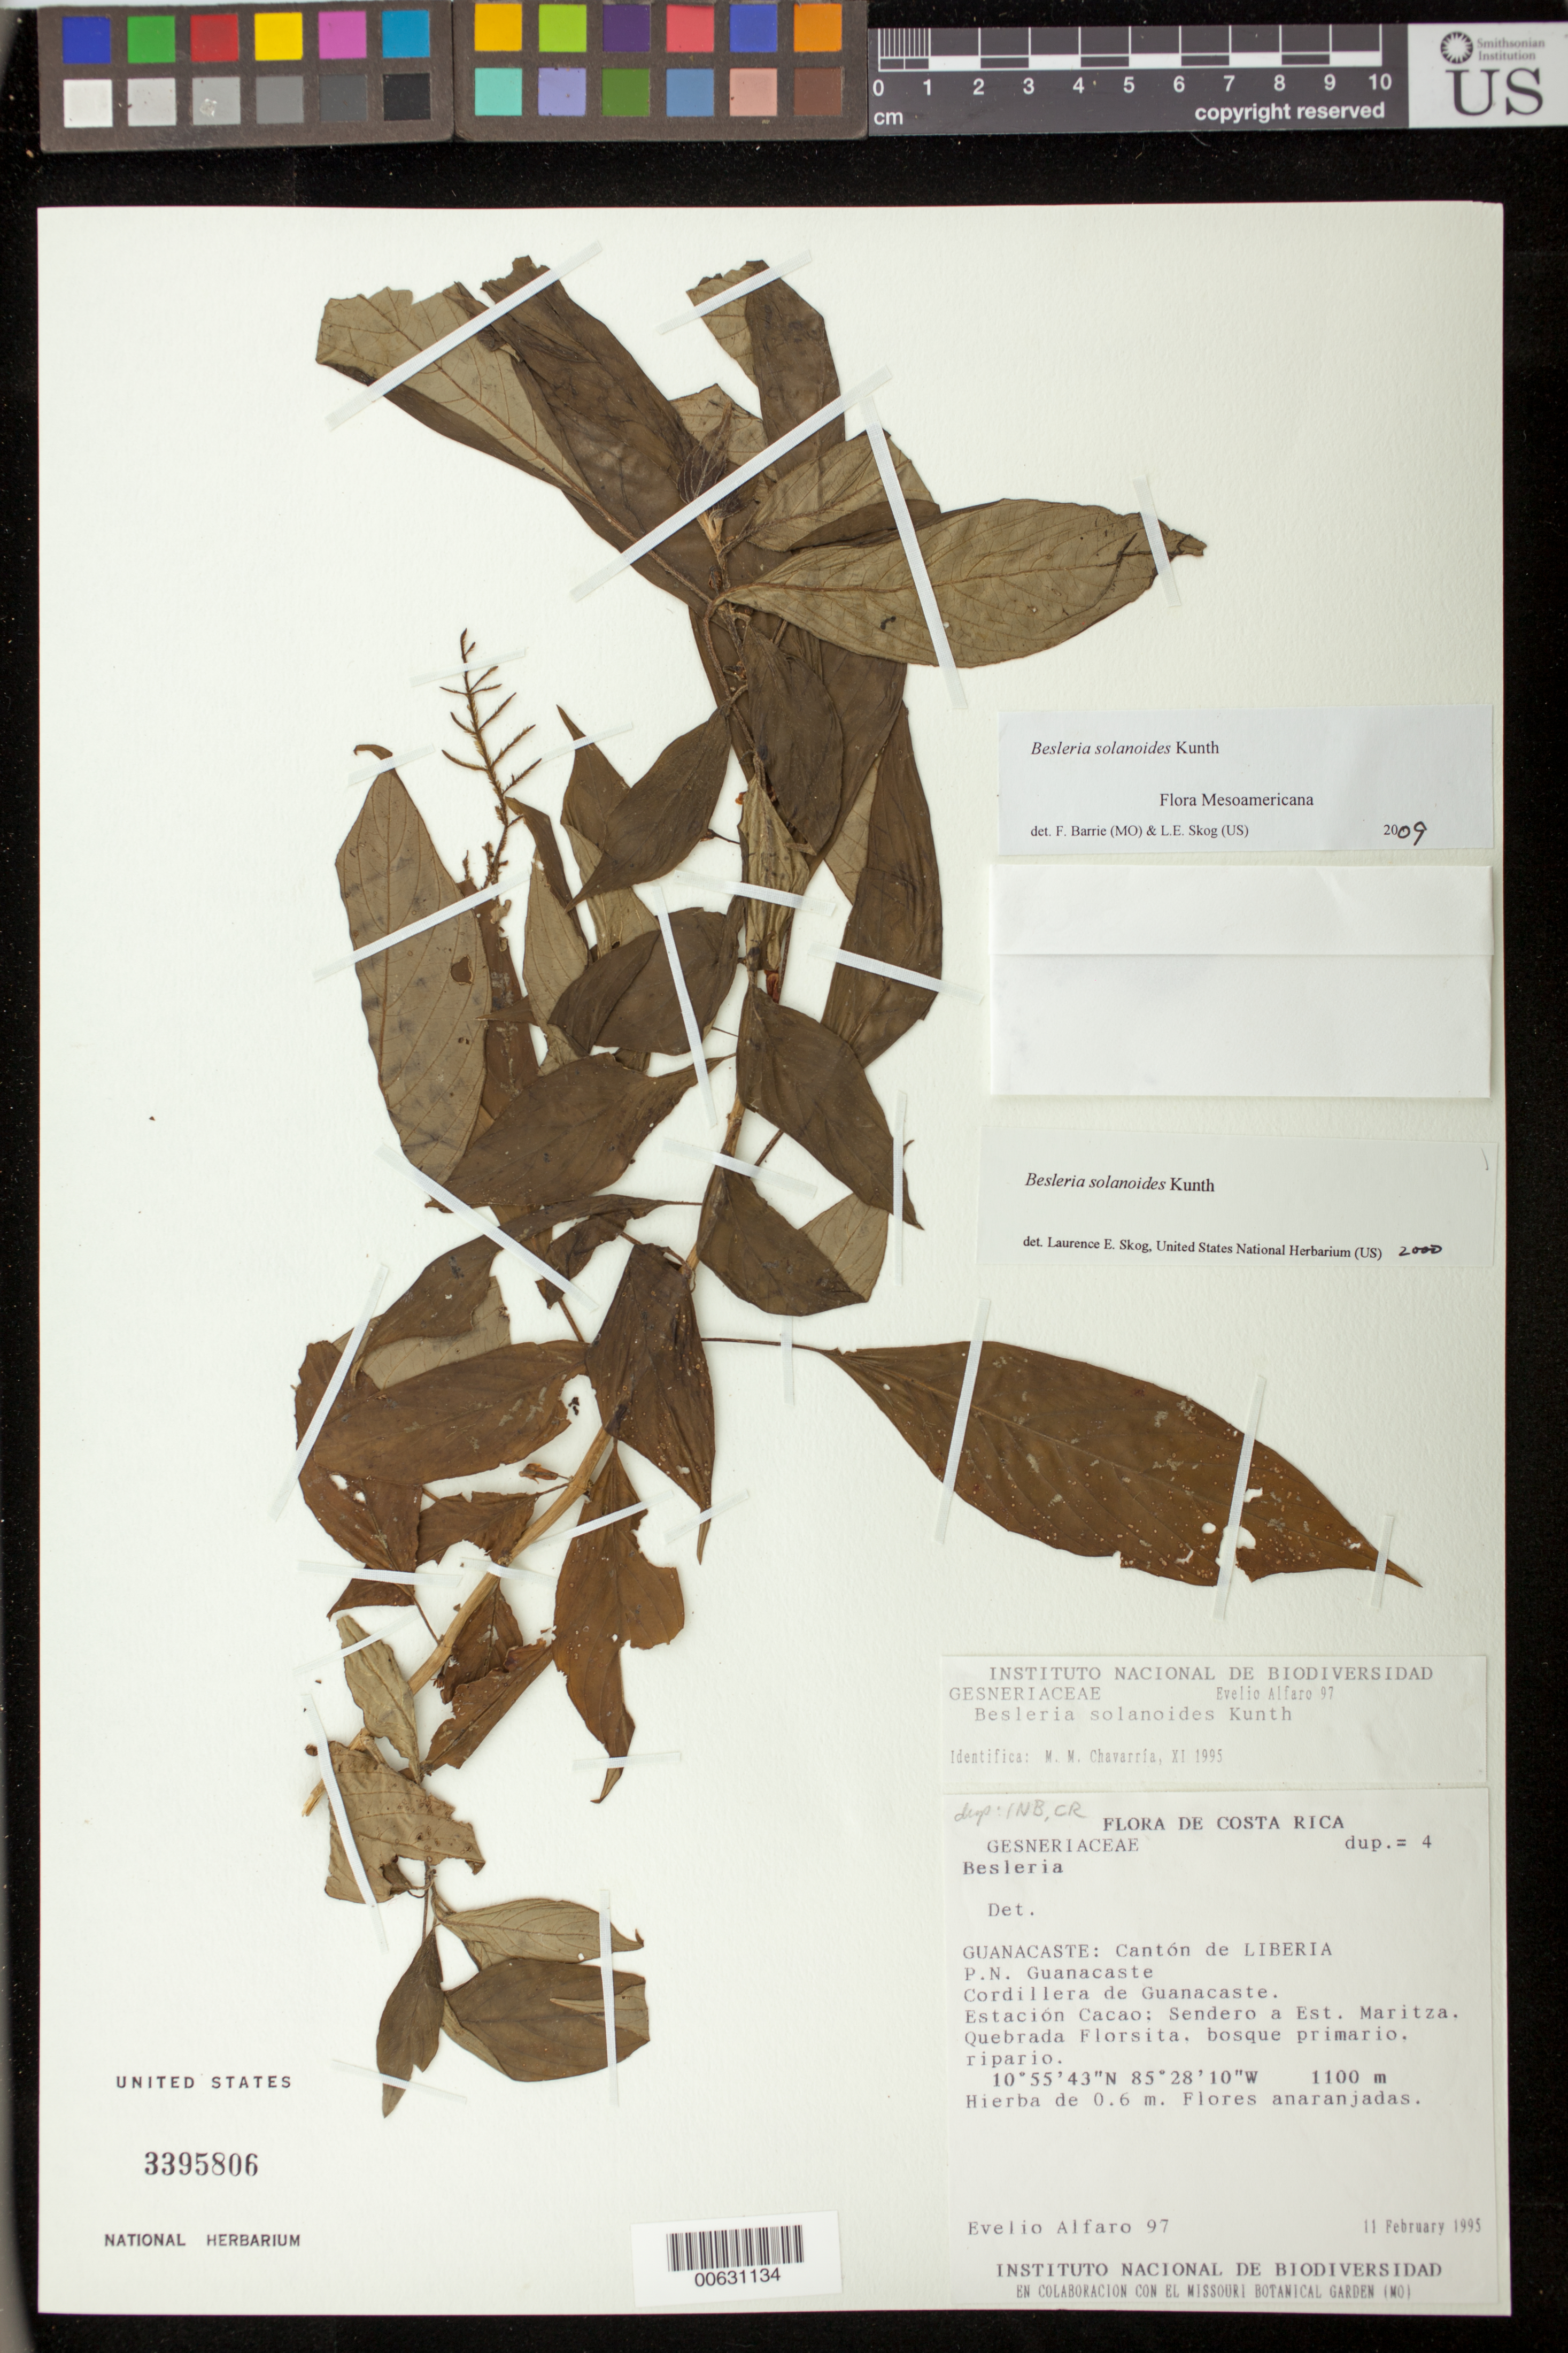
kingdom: Plantae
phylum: Tracheophyta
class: Magnoliopsida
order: Lamiales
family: Gesneriaceae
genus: Besleria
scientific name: Besleria solanoides var. solanoides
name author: Kunth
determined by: Skog, Laurence E.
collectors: E. Alfaro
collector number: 97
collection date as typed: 11 Feb 1995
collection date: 1995-02-11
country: Costa Rica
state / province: Guanacaste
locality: Cantón de Liberia, P.N. Guanacaste, Cordillera de Guanacaste, Estación Cacao: Sendero a Est. Maritza, Quebrada Florsita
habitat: Bosque primario, ripario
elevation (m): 1100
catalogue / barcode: US 3395806